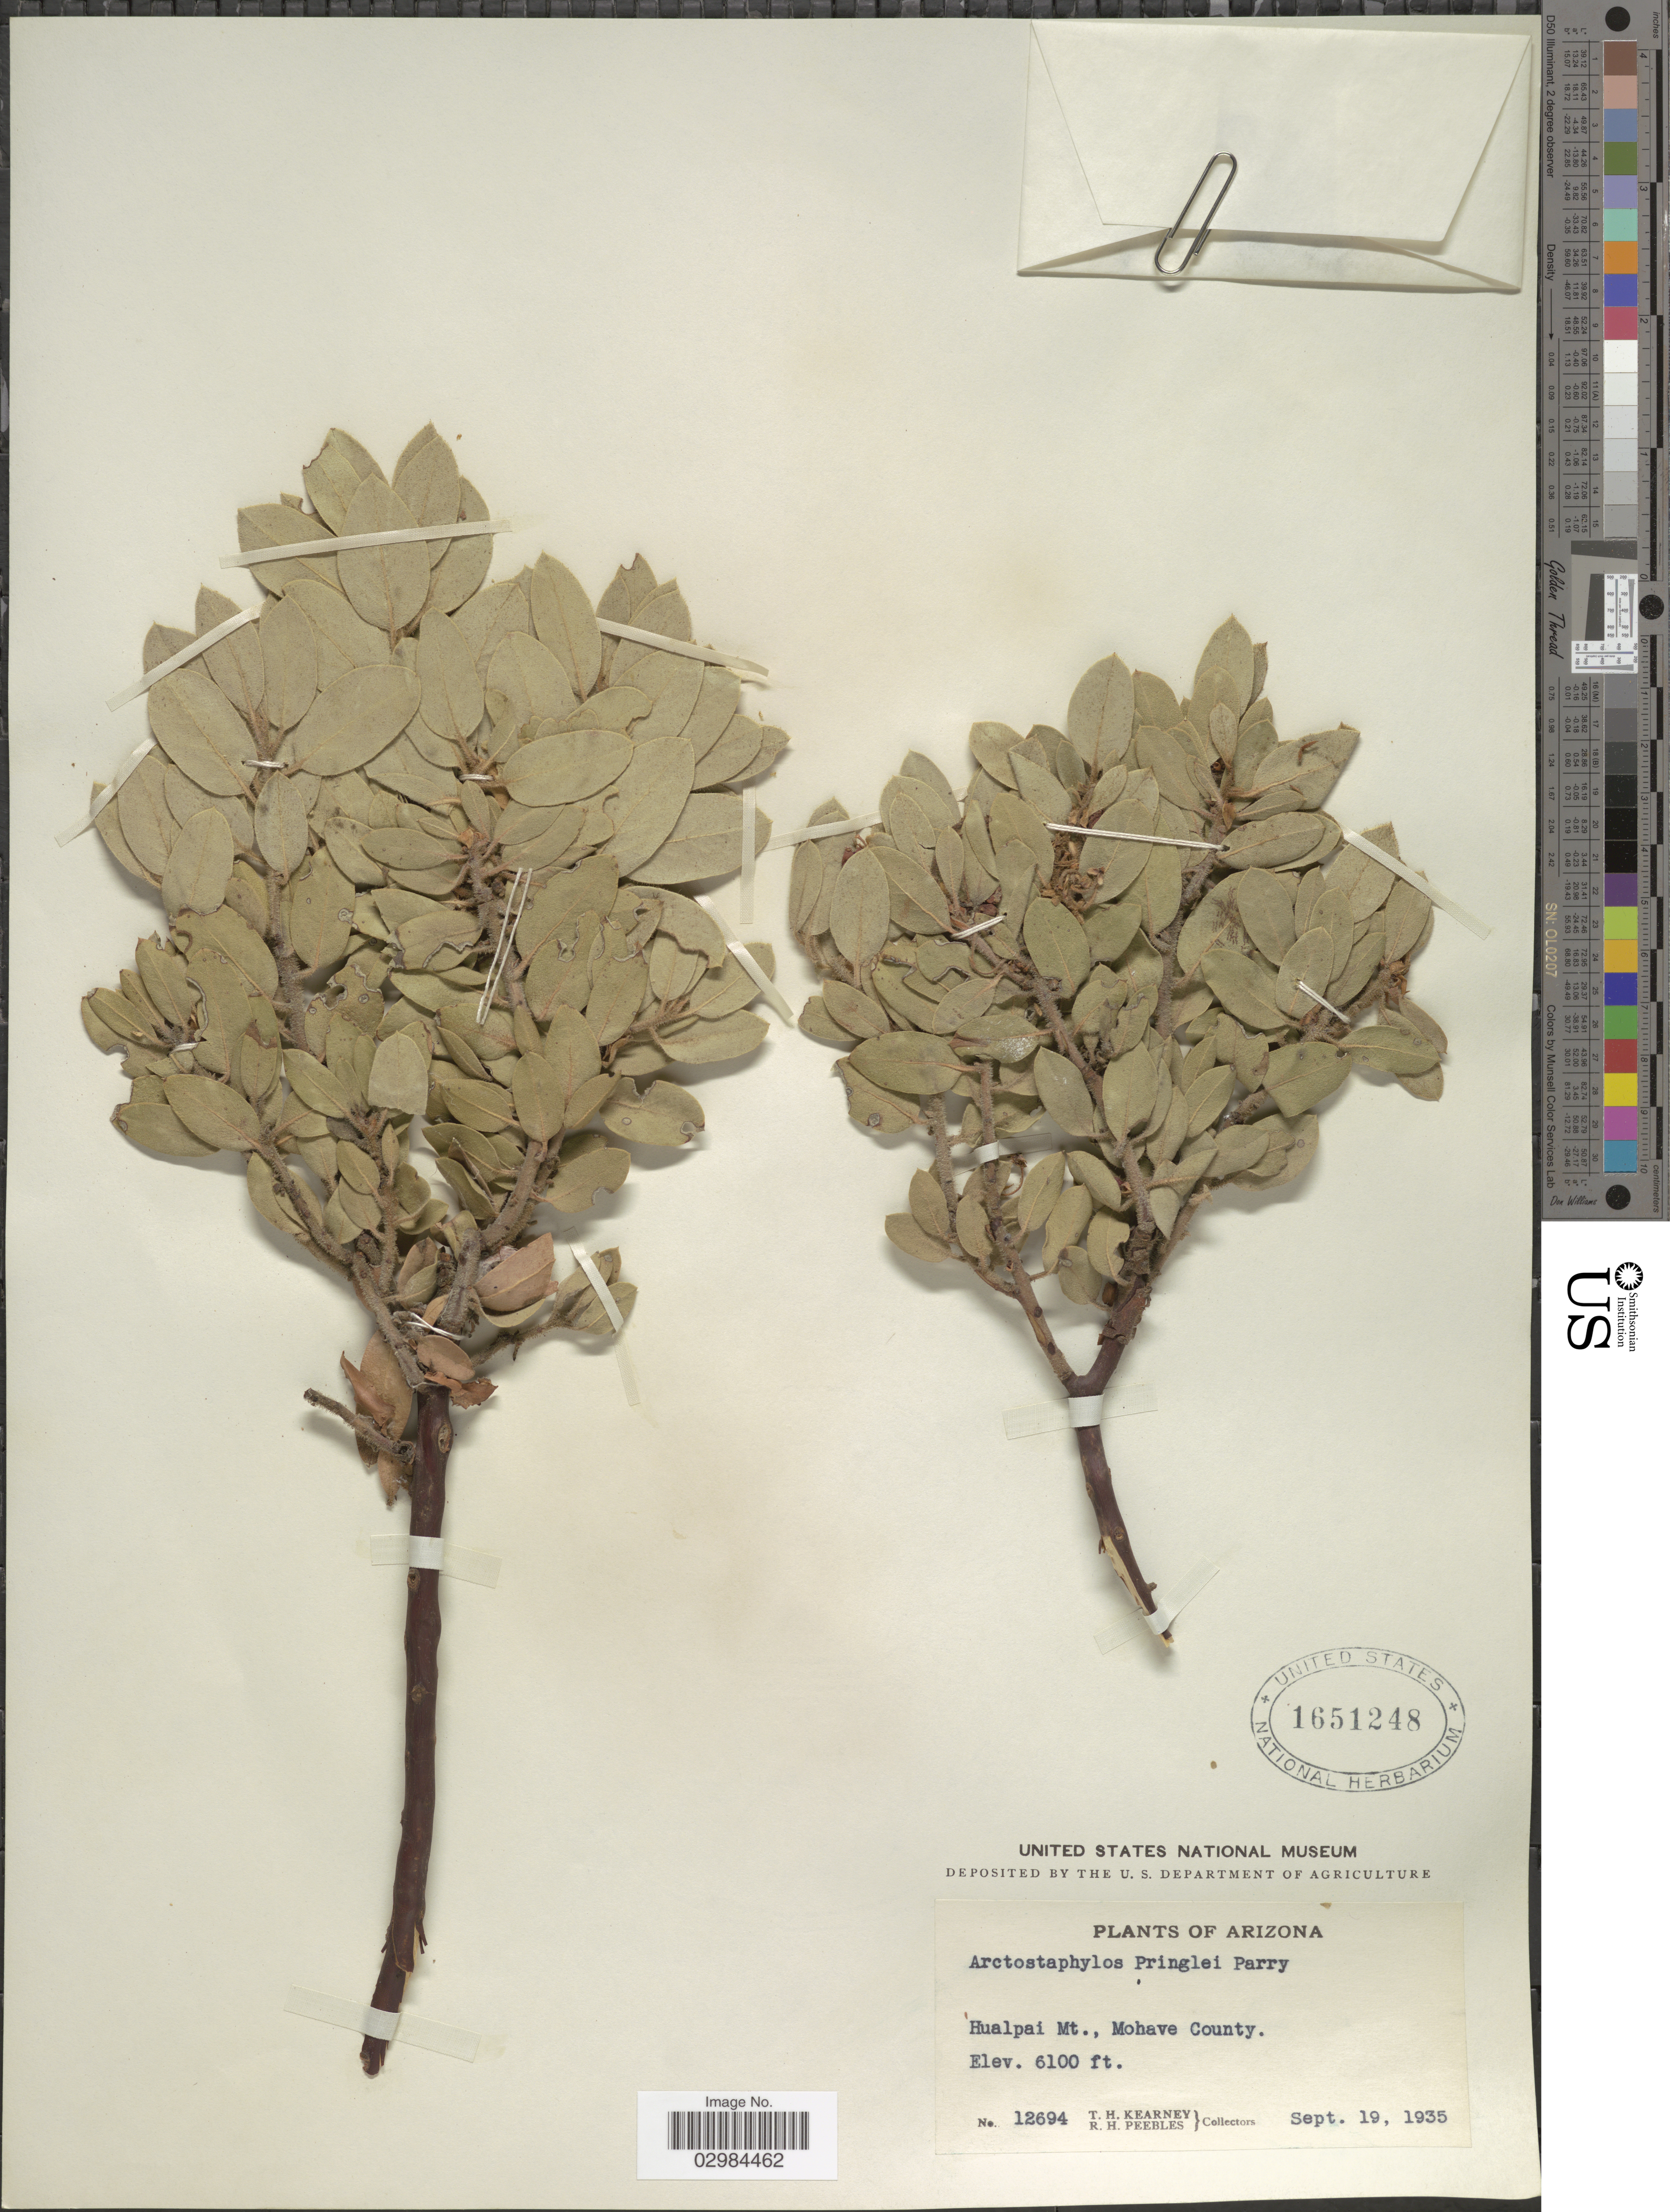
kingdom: Plantae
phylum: Tracheophyta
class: Magnoliopsida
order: Ericales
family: Ericaceae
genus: Arctostaphylos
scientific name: Arctostaphylos pringlei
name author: Parry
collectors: T. H. Kearney & R. H. Peebles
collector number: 12694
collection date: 1935-09-19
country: United States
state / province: Arizona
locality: Hualpai Mt., Mohave County.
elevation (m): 1859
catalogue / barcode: US 1651248